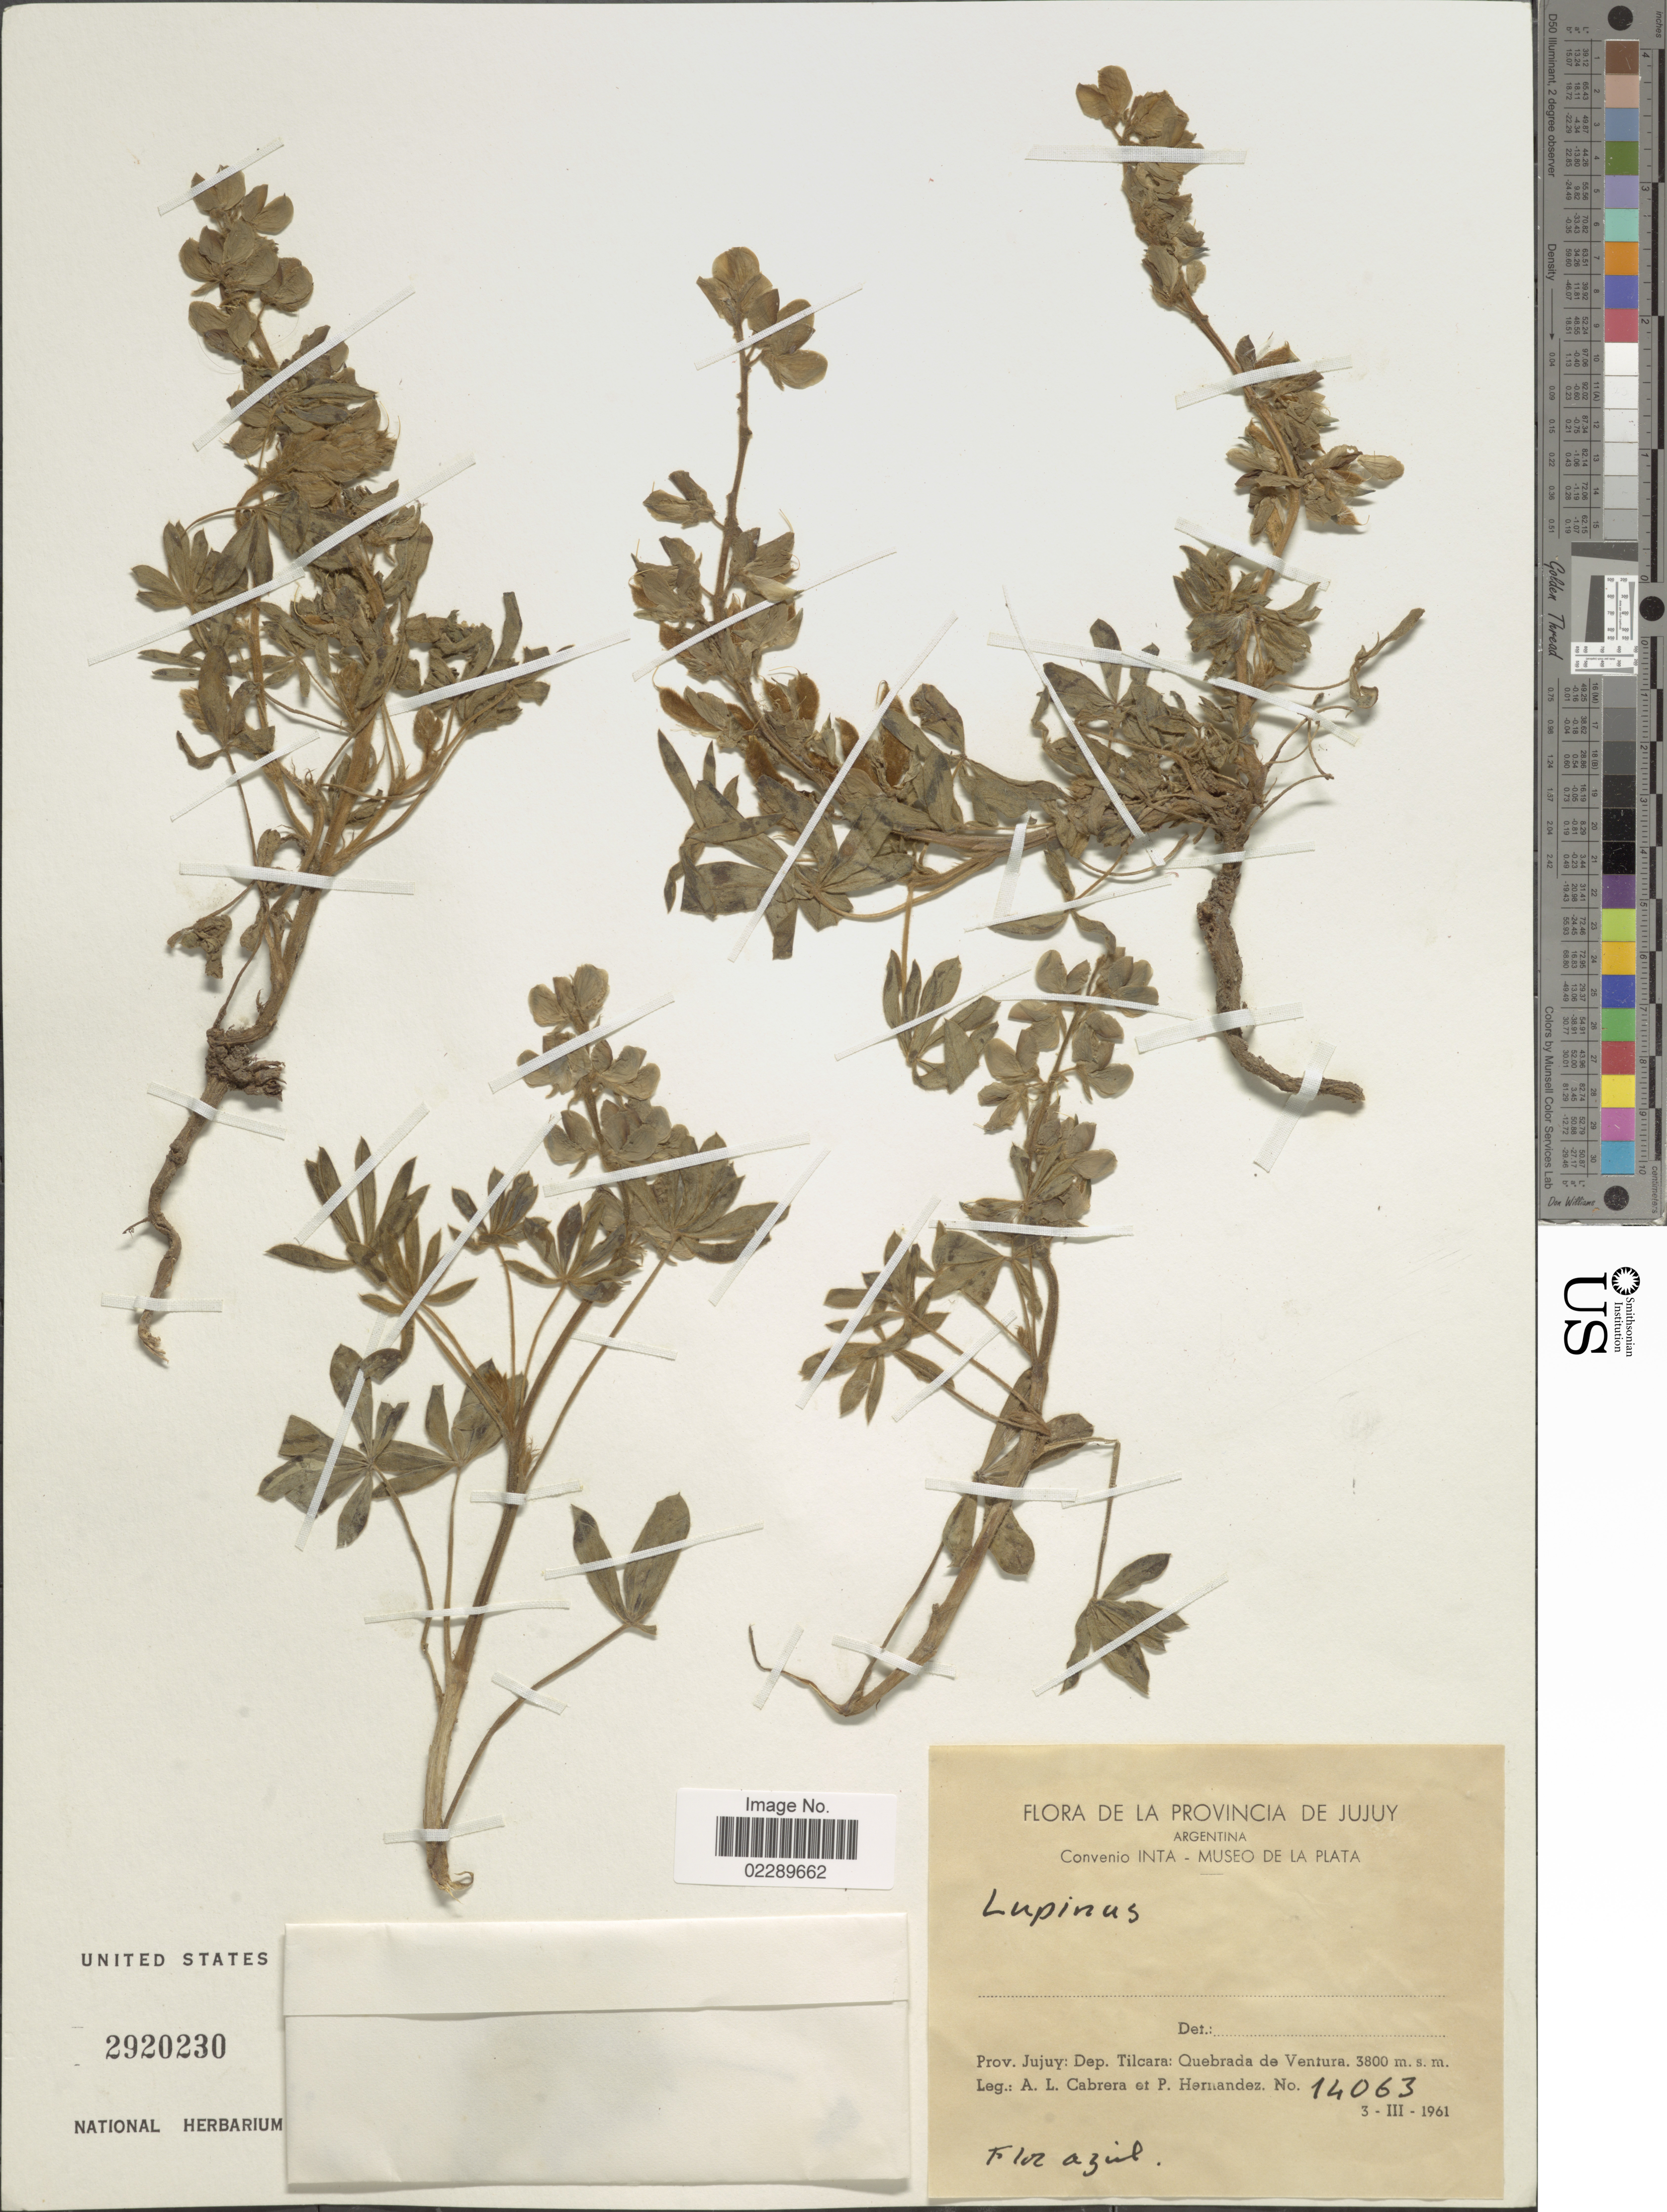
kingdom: Plantae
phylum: Tracheophyta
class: Magnoliopsida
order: Fabales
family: Fabaceae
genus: Lupinus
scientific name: Lupinus sp.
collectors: A. L. Cabrera & P. Hernandez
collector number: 14063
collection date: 1961-03-03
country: Argentina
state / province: Jujuy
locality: Prov. Jujuy: Dep. Tilcara: Quebrada de Ventura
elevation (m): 3800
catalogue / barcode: US 2920230